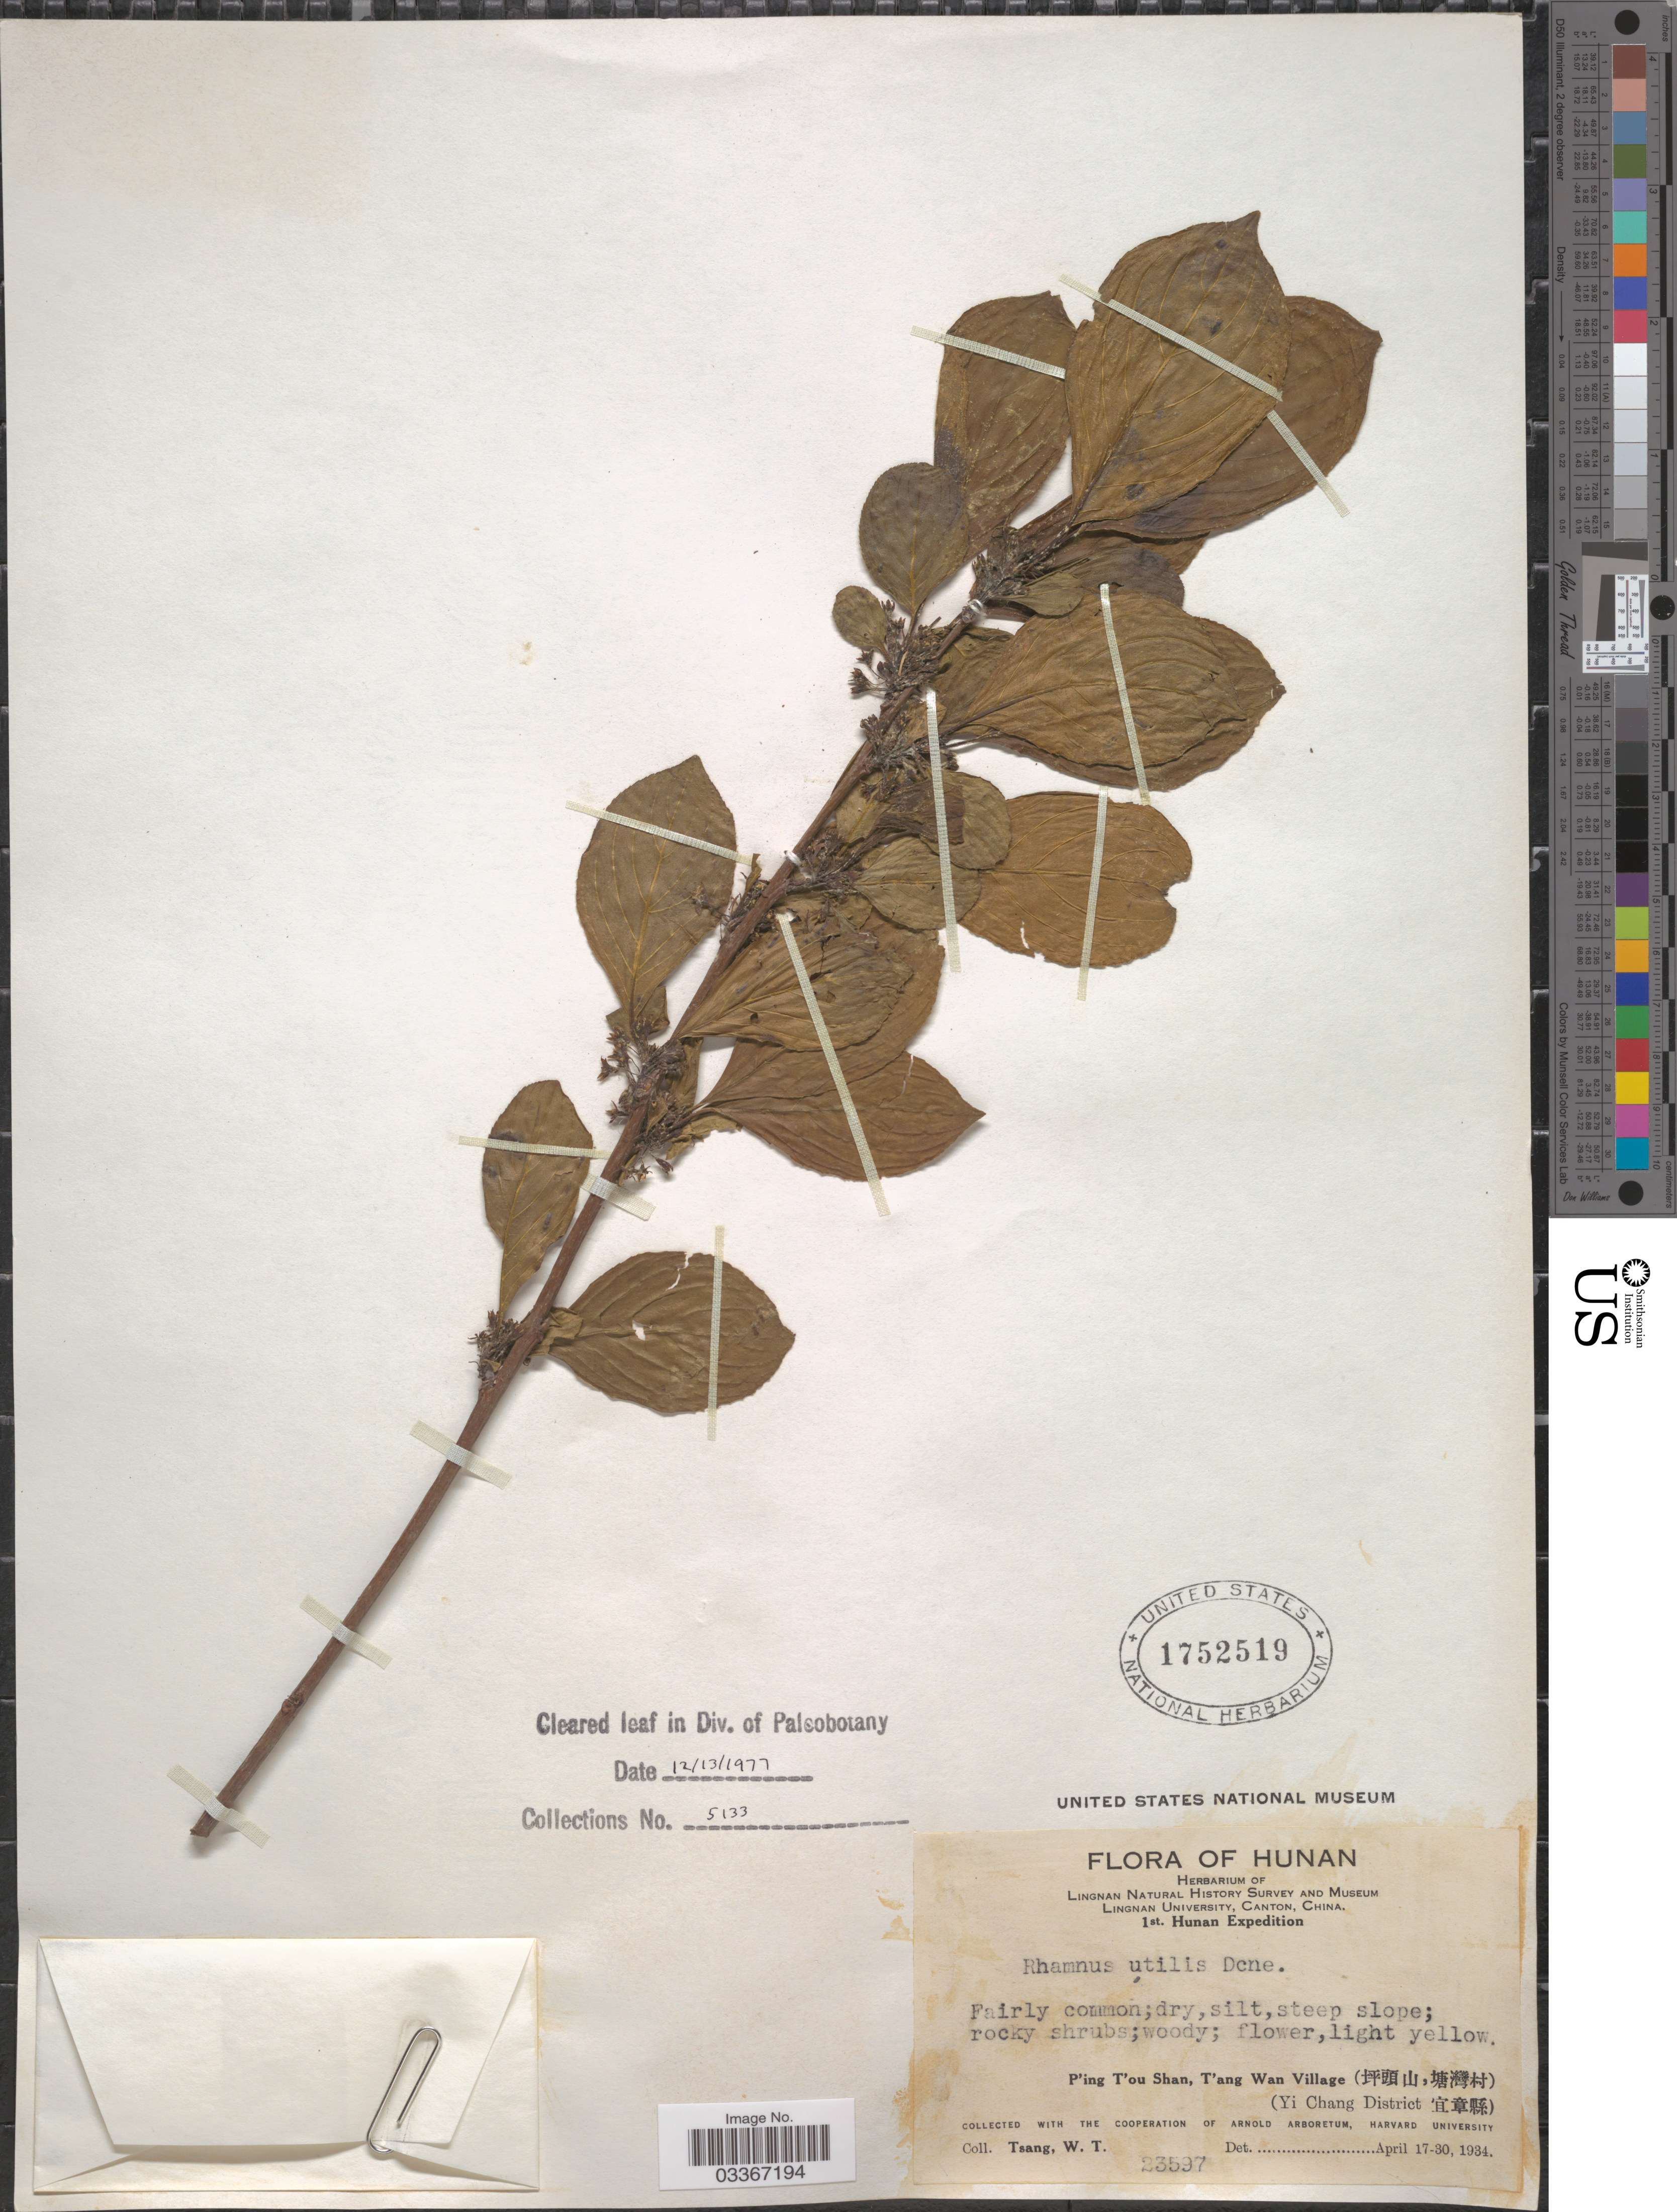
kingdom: Plantae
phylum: Tracheophyta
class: Magnoliopsida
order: Rosales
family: Rhamnaceae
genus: Rhamnus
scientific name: Rhamnus utilis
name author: Decne.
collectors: W. T. Tsang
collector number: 23597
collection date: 1934-04-17/1934-04-30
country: China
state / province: Hunan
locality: P'ing T'ou Shan, T'ang Wan Village (X). (Yi Chang District X).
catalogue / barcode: US 1752519